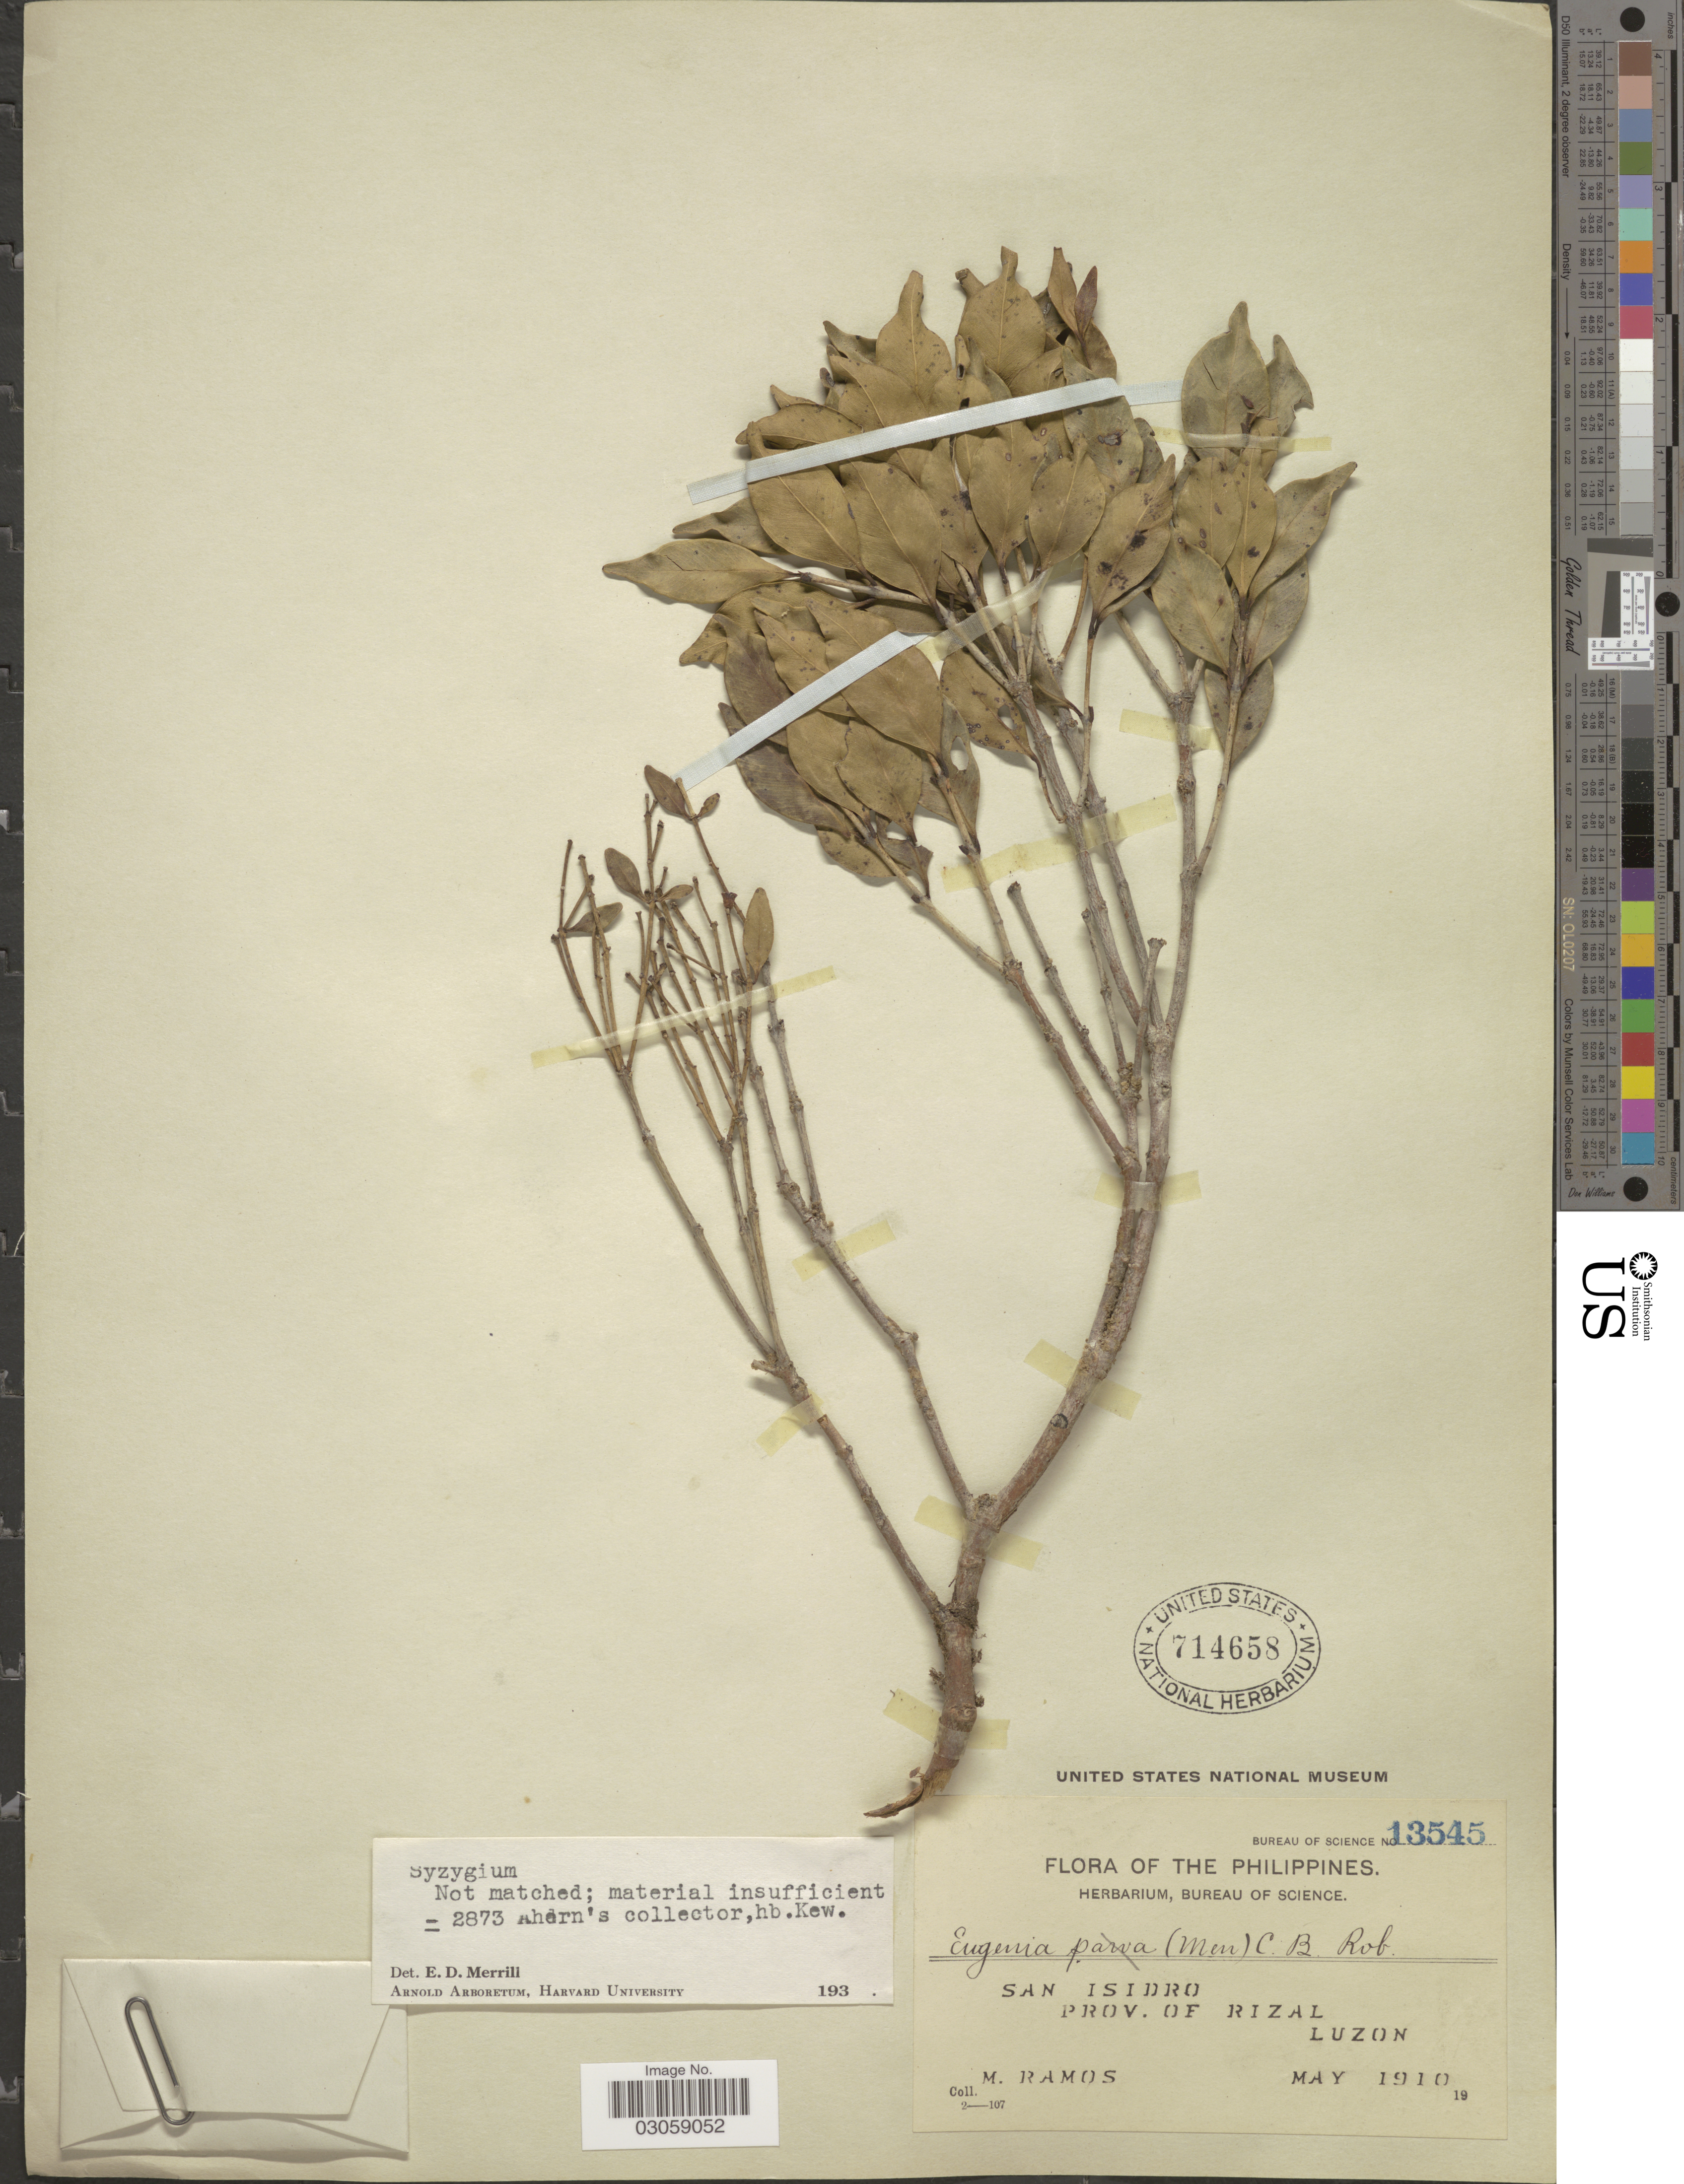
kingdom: Plantae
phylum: Tracheophyta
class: Magnoliopsida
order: Myrtales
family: Myrtaceae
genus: Syzygium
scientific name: Syzygium sp.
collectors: M. Ramos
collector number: Bureau of science 13545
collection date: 1910-05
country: Philippines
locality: San Isidro, Prov. of Rizal, Luzon.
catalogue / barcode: US 714658